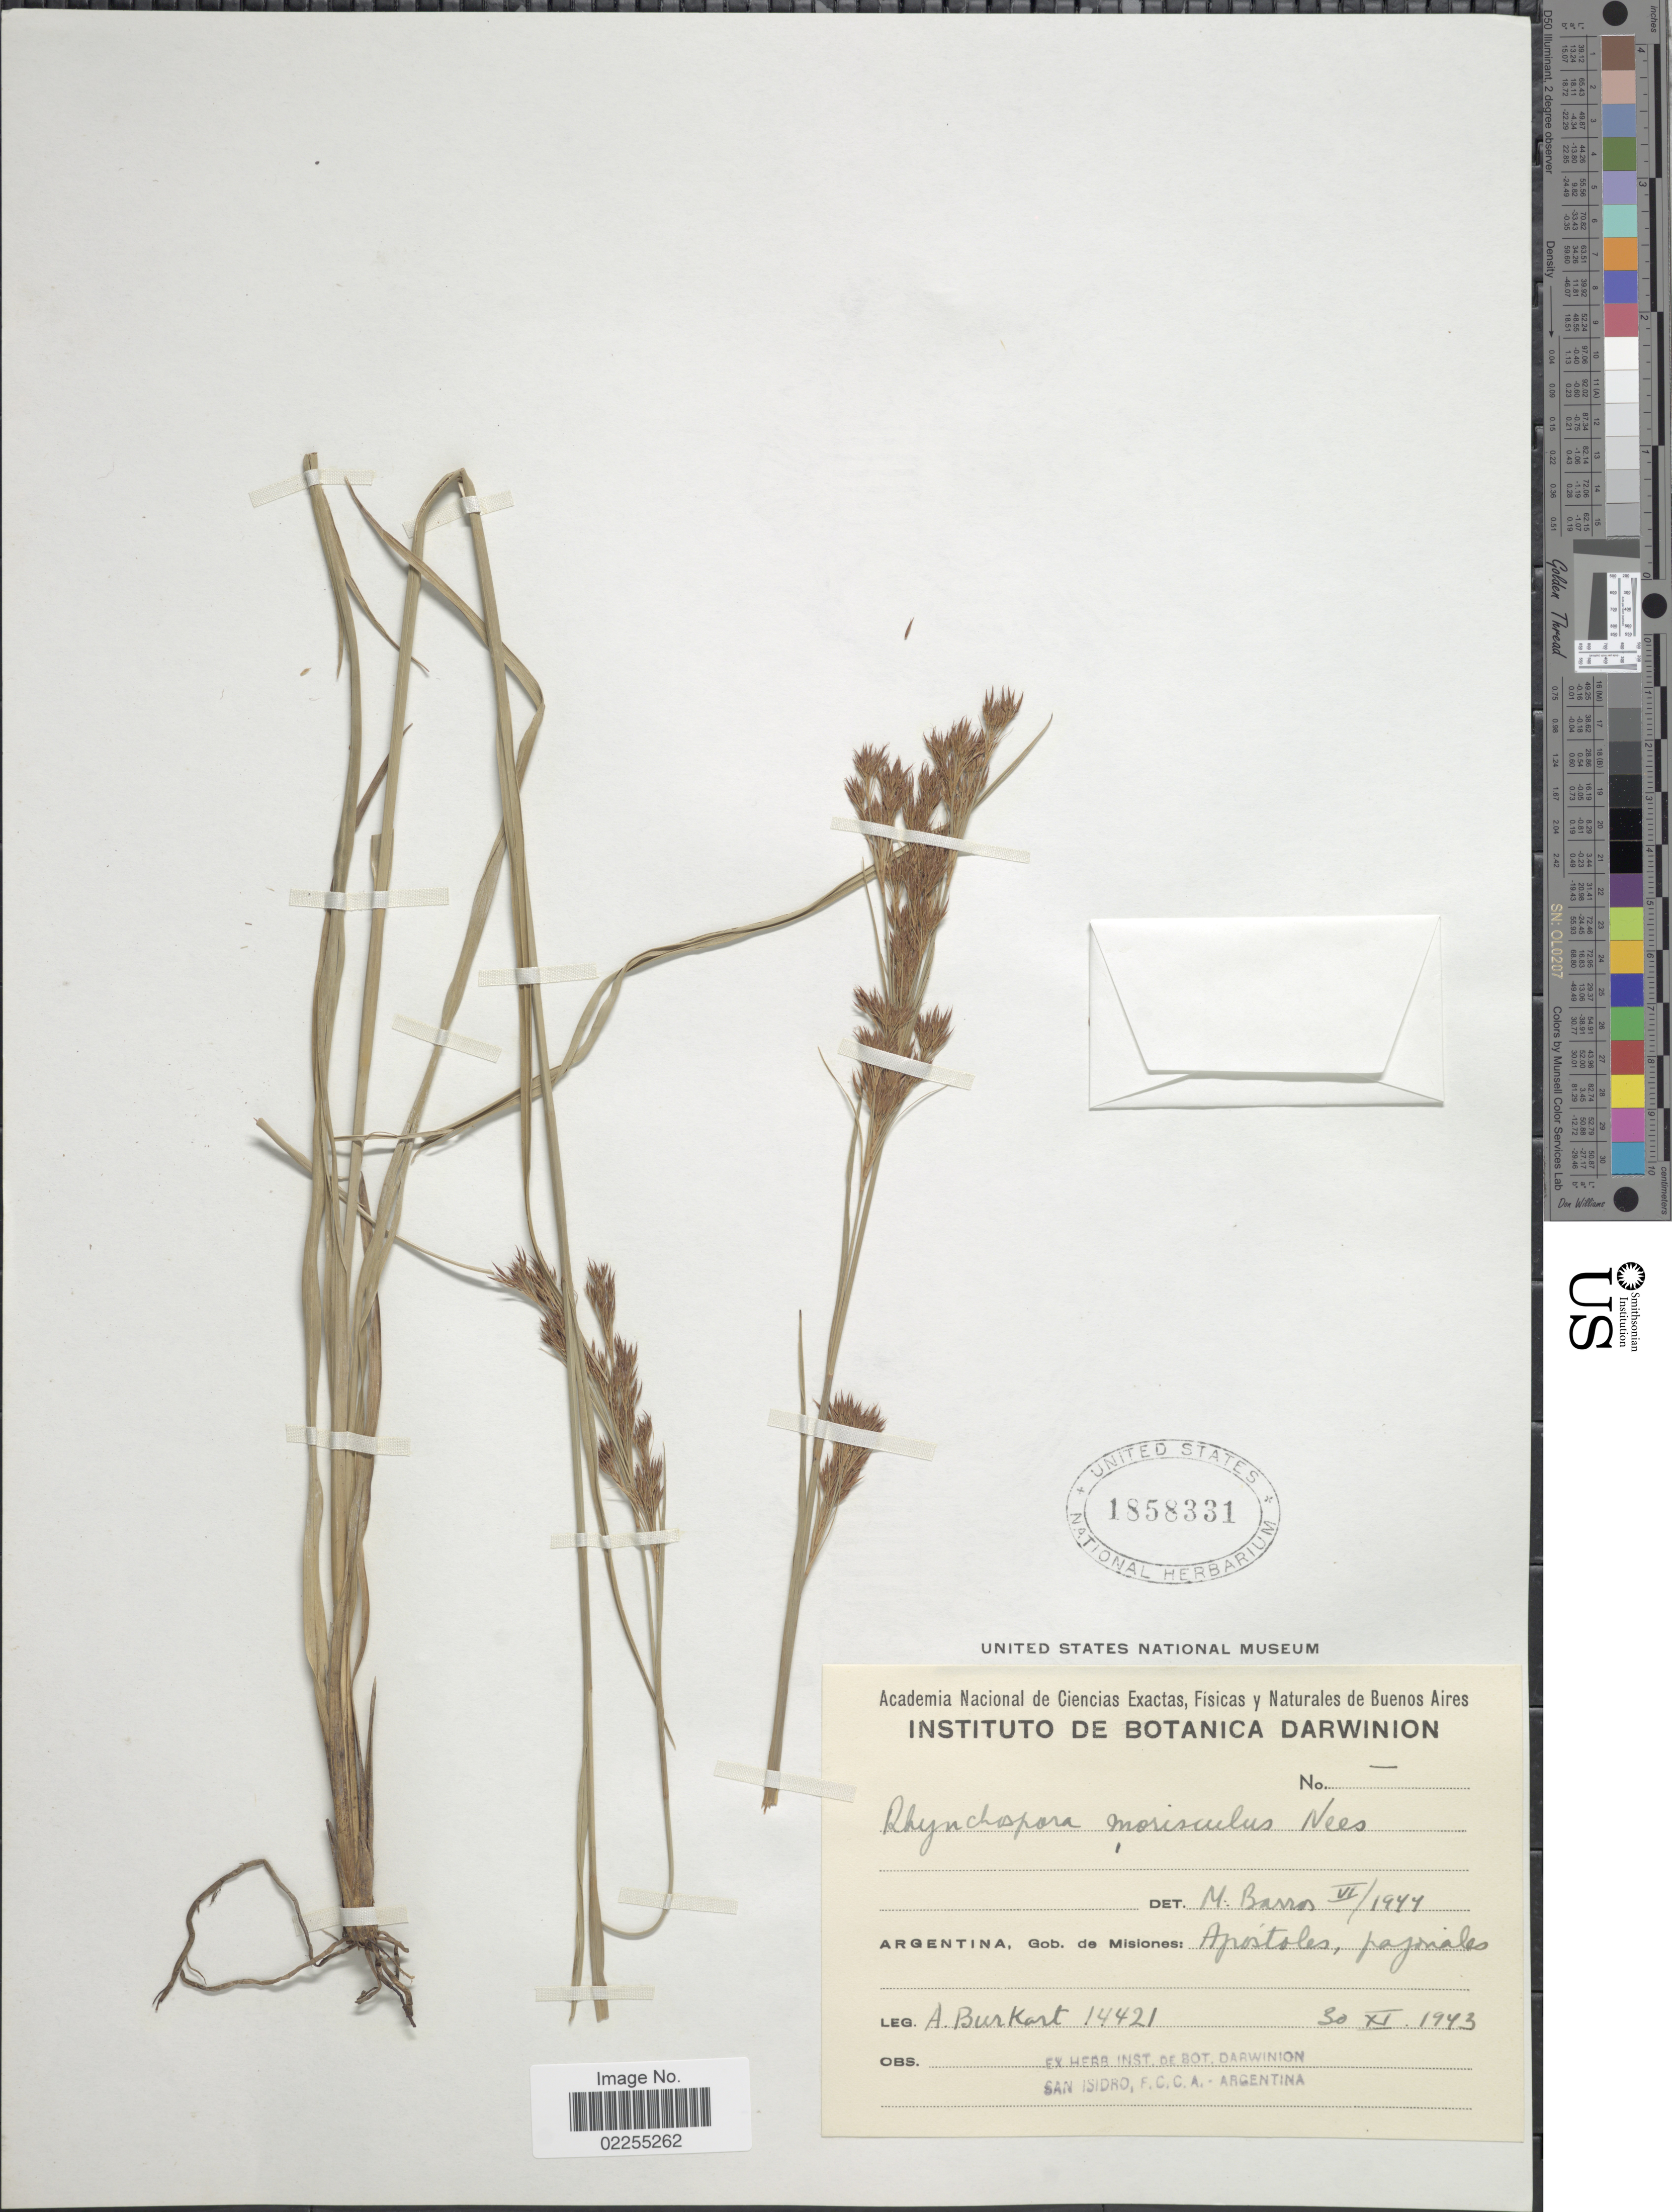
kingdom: Plantae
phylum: Tracheophyta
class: Liliopsida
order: Poales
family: Cyperaceae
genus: Rhynchospora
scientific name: Rhynchospora marisculus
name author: Lindl. & Nees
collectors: A. E. Burkart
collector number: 14421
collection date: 1943-11-30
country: Argentina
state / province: Misiones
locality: Argentina: Gob. de Misiones: Apostoles, pajonales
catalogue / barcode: US 1858331